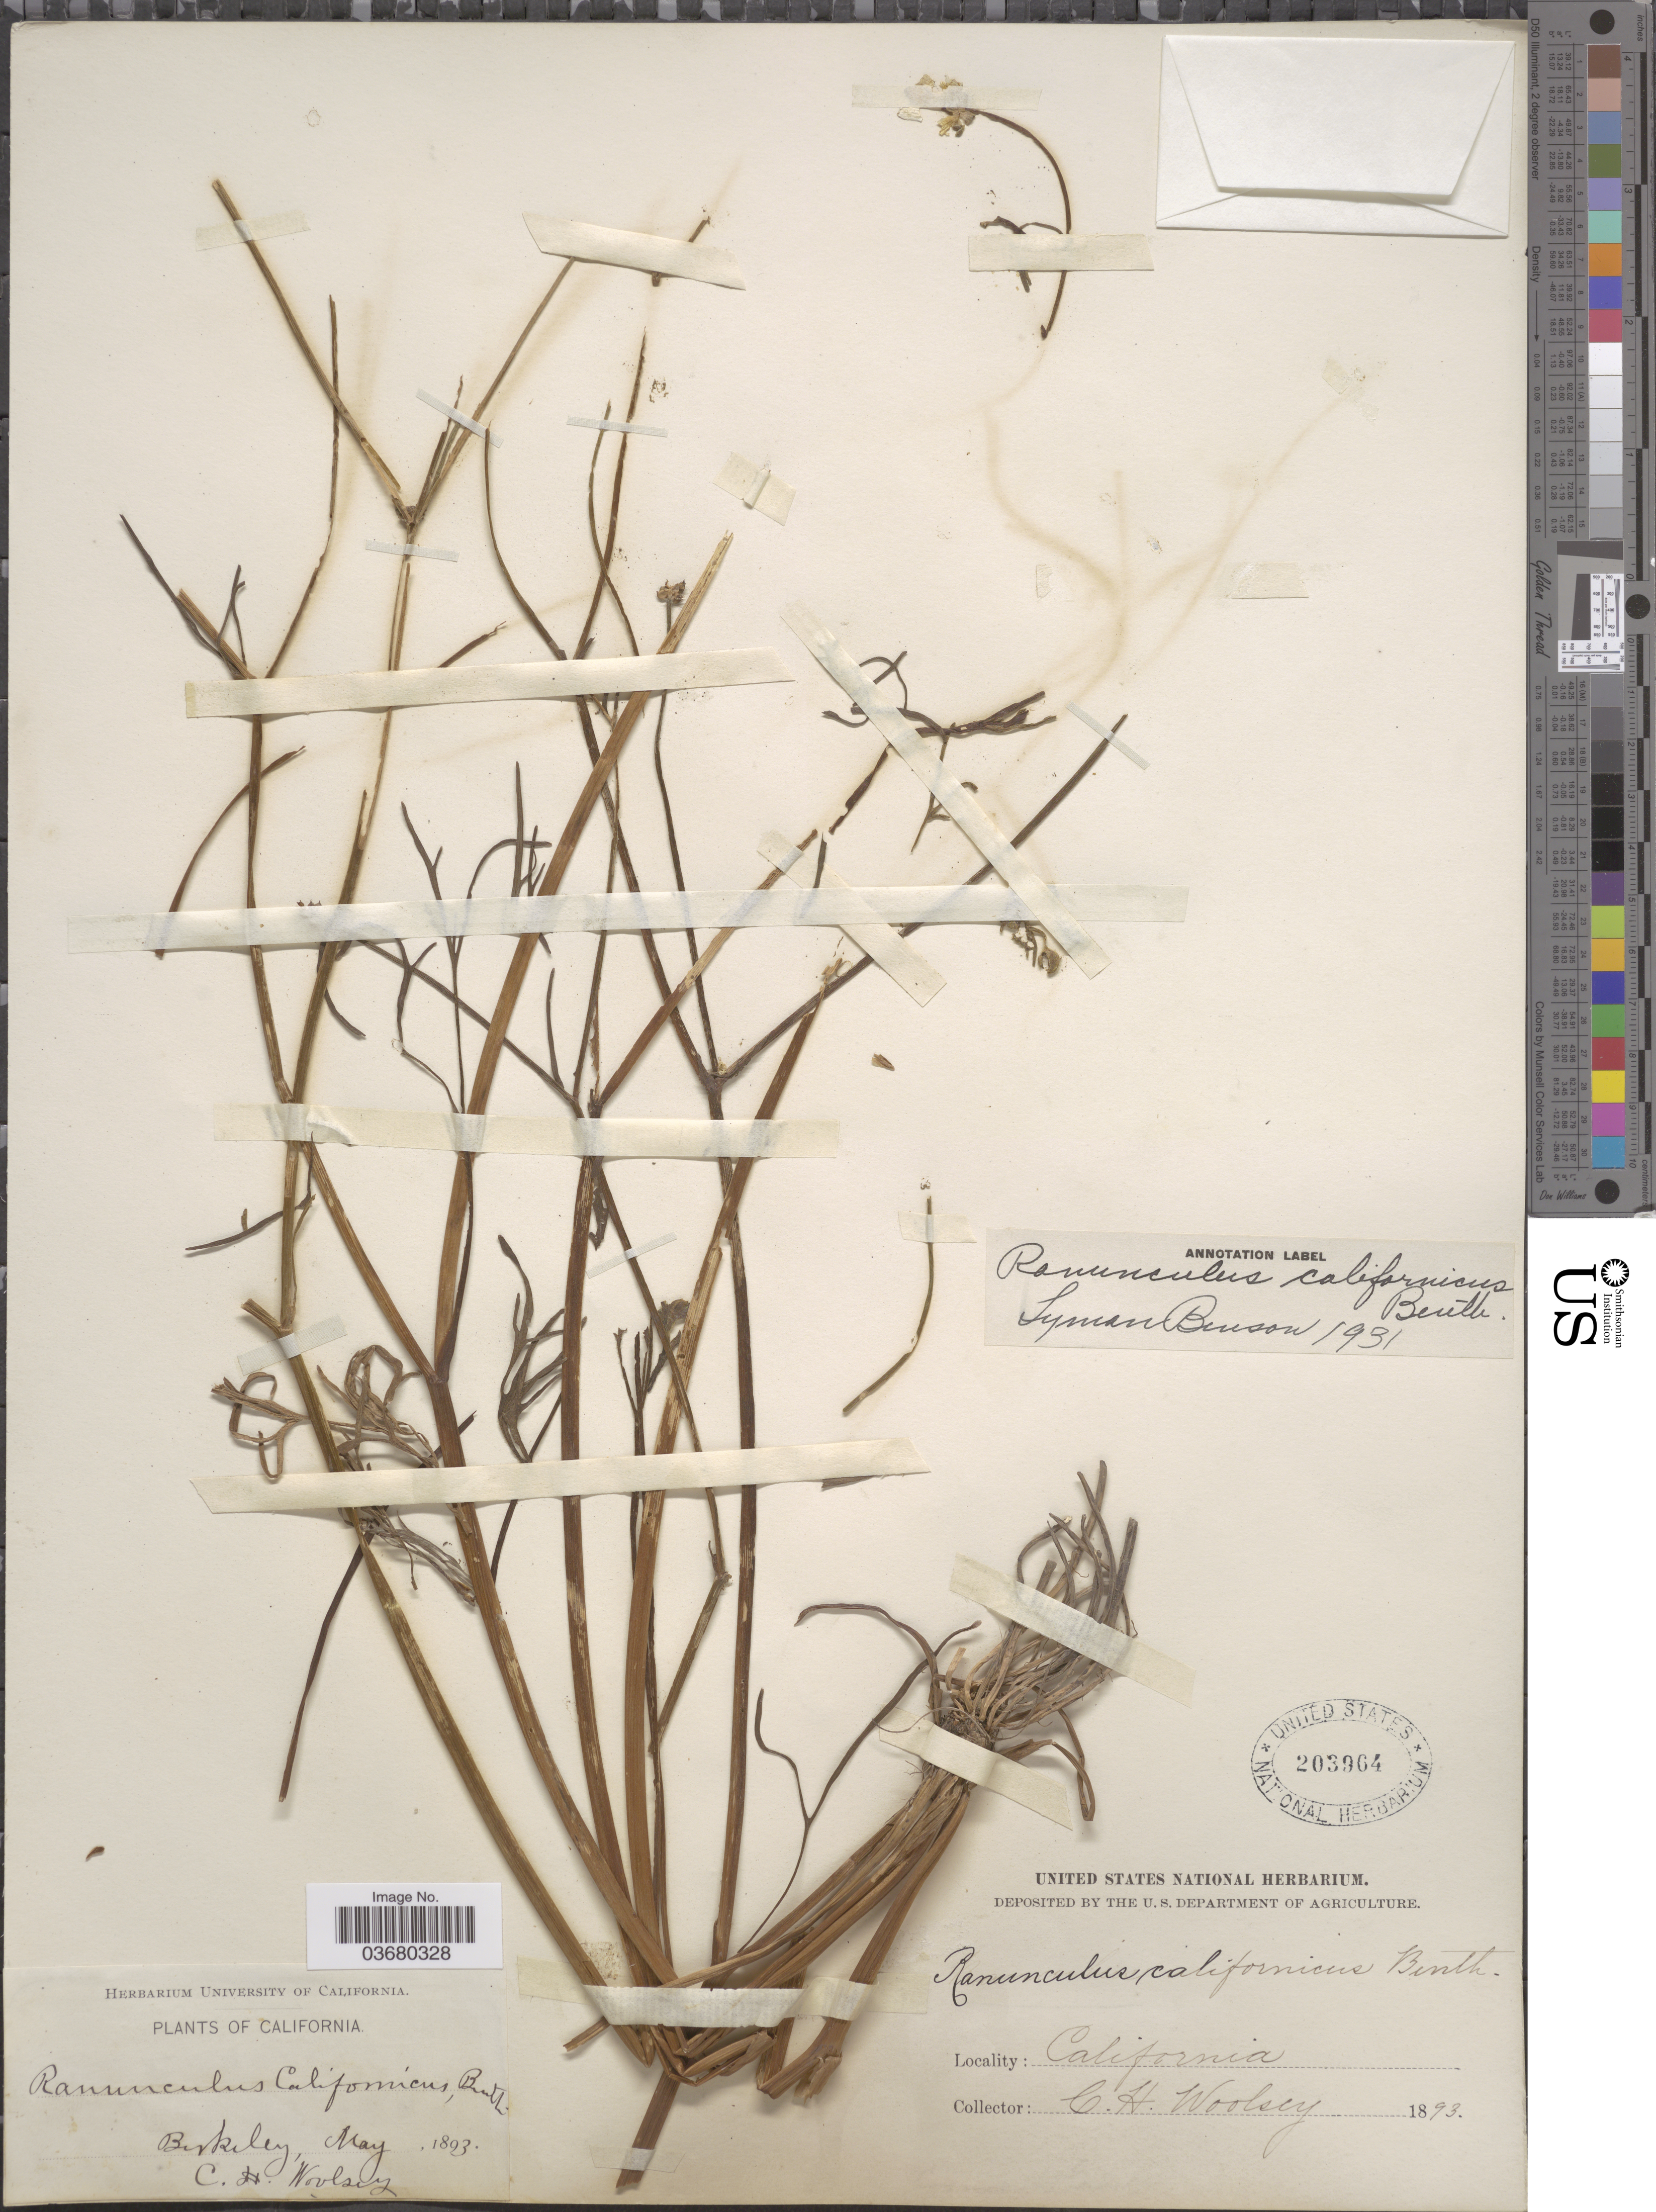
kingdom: Plantae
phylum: Tracheophyta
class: Magnoliopsida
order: Ranunculales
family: Ranunculaceae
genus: Ranunculus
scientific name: Ranunculus californicus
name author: Benth.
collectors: C. Woolsey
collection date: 1893-05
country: United States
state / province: California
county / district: Alameda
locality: Berkeley.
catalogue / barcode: US 203964